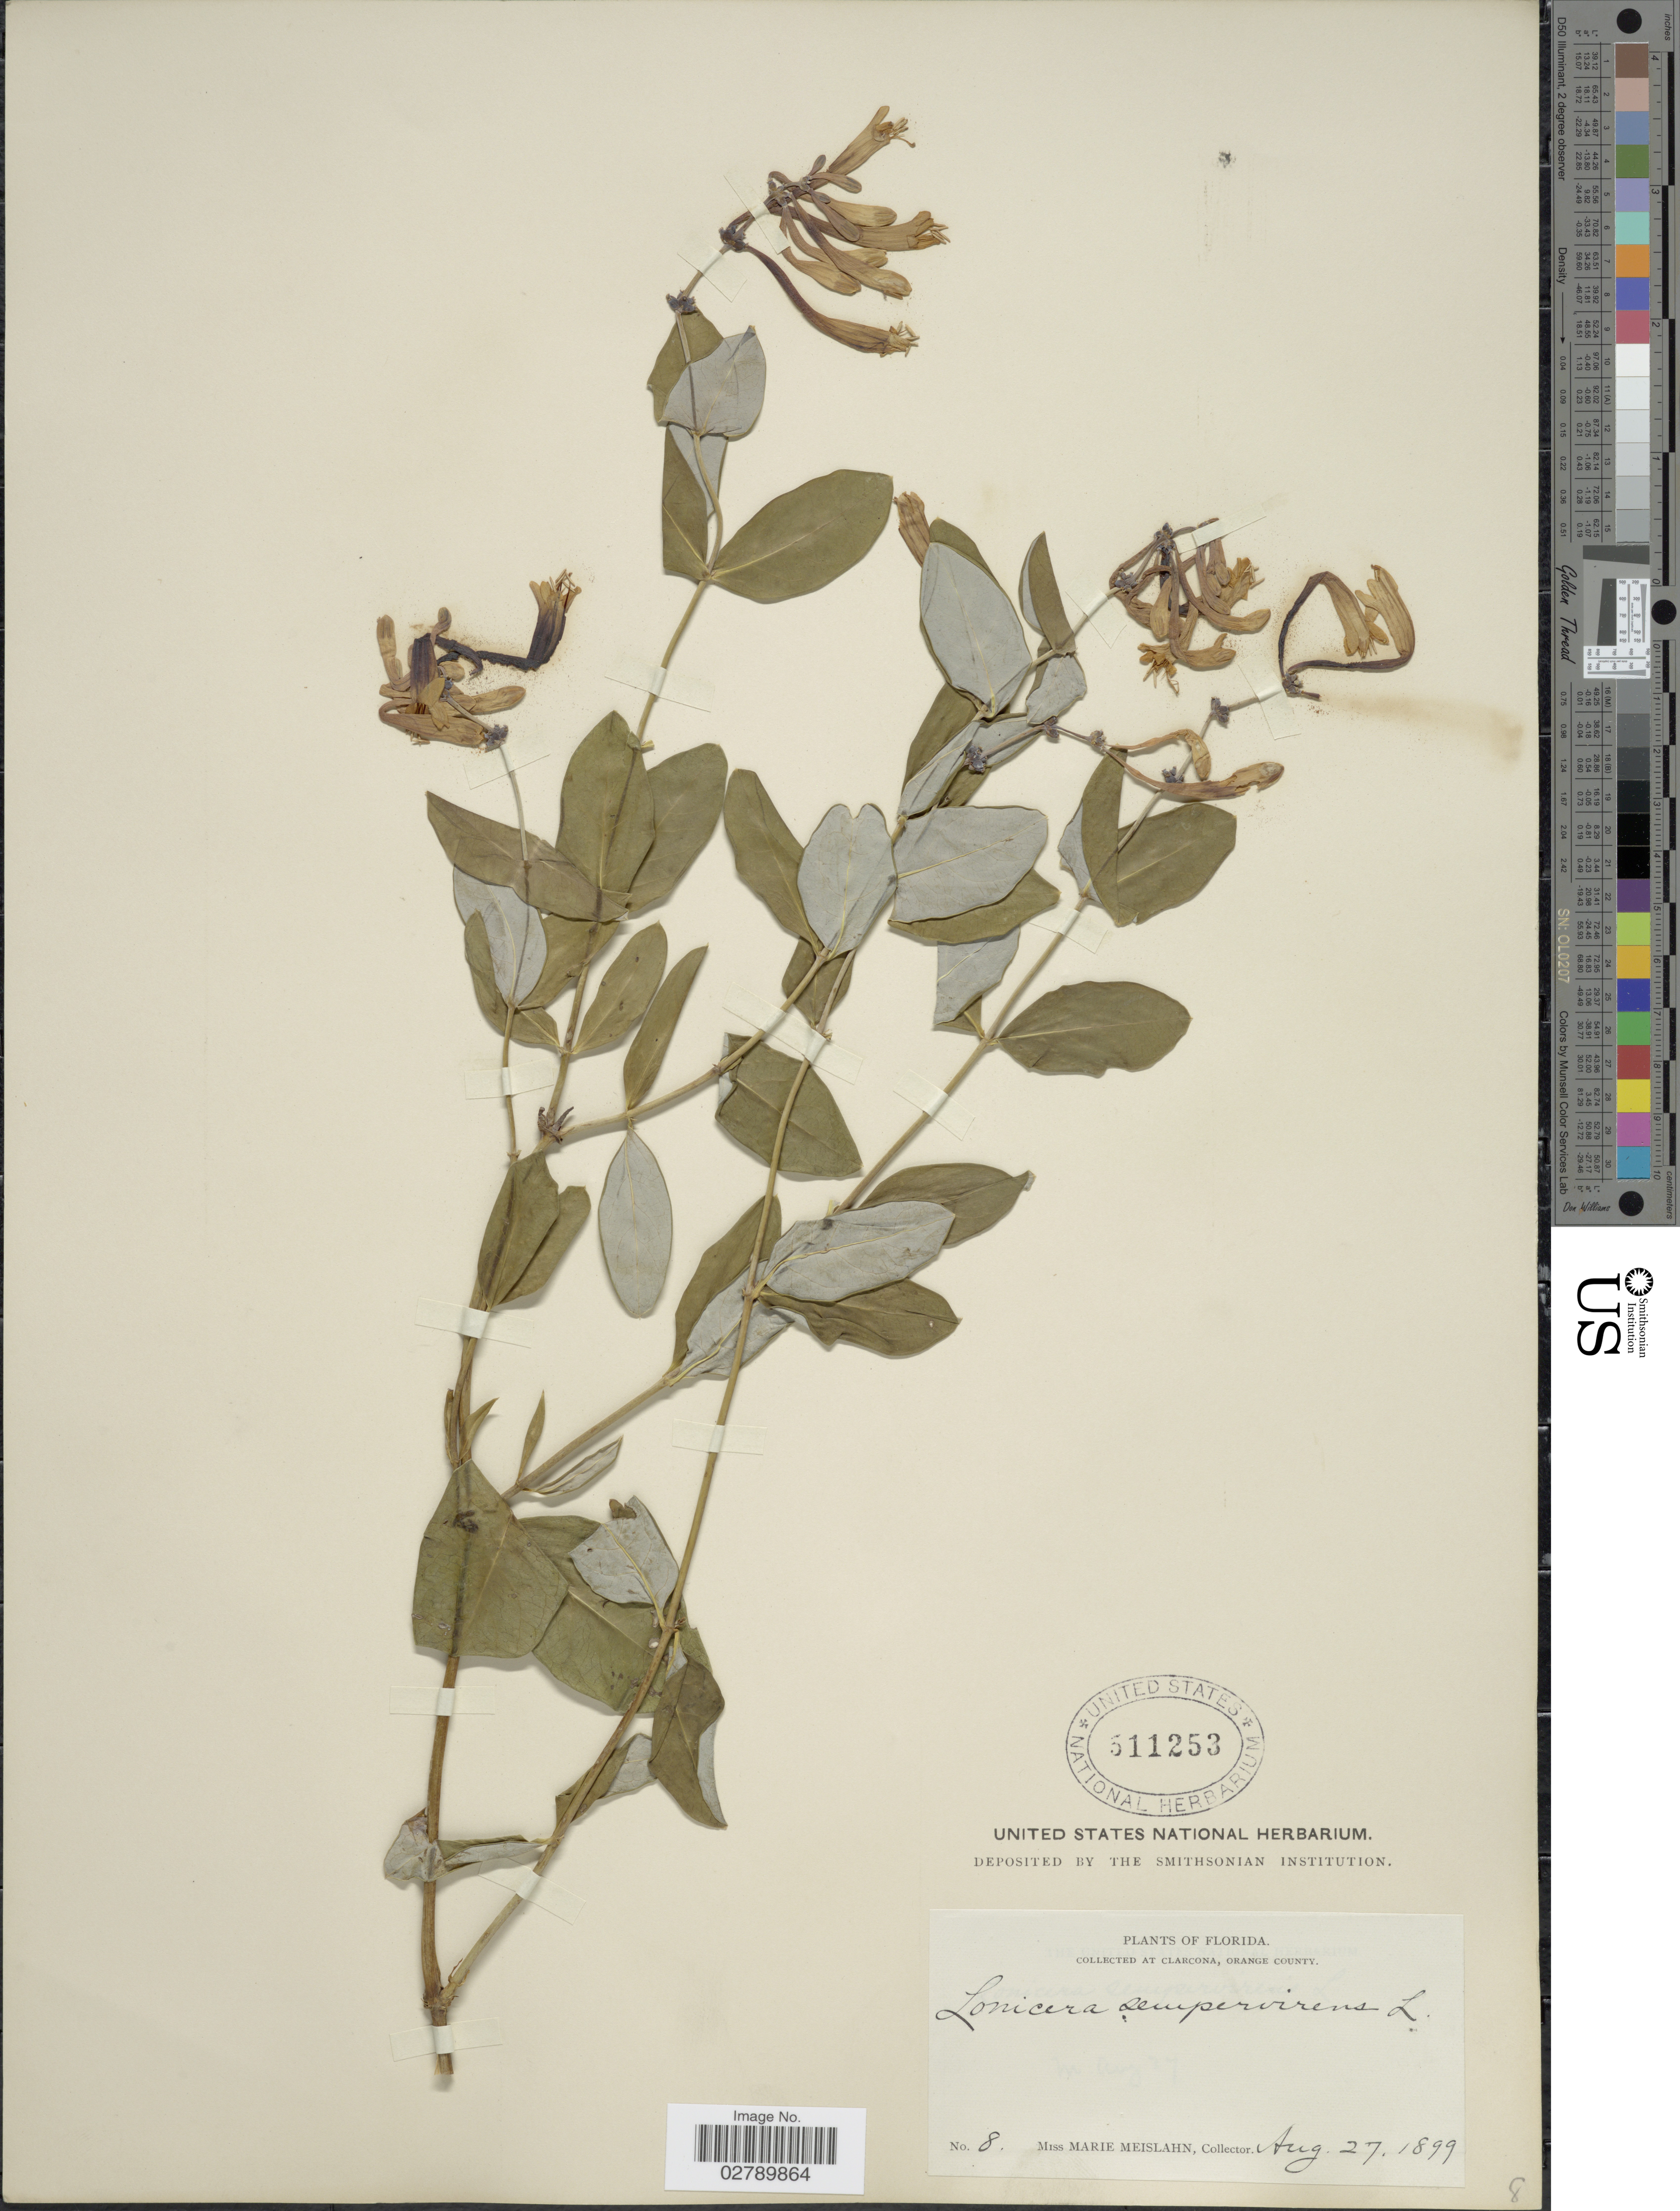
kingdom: Plantae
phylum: Tracheophyta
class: Magnoliopsida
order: Dipsacales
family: Caprifoliaceae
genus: Lonicera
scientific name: Lonicera sempervirens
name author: L.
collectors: M. Meislahn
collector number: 8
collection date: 1899-08-27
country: United States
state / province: Florida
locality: At Clarcona, Orange County.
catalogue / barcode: US 511253